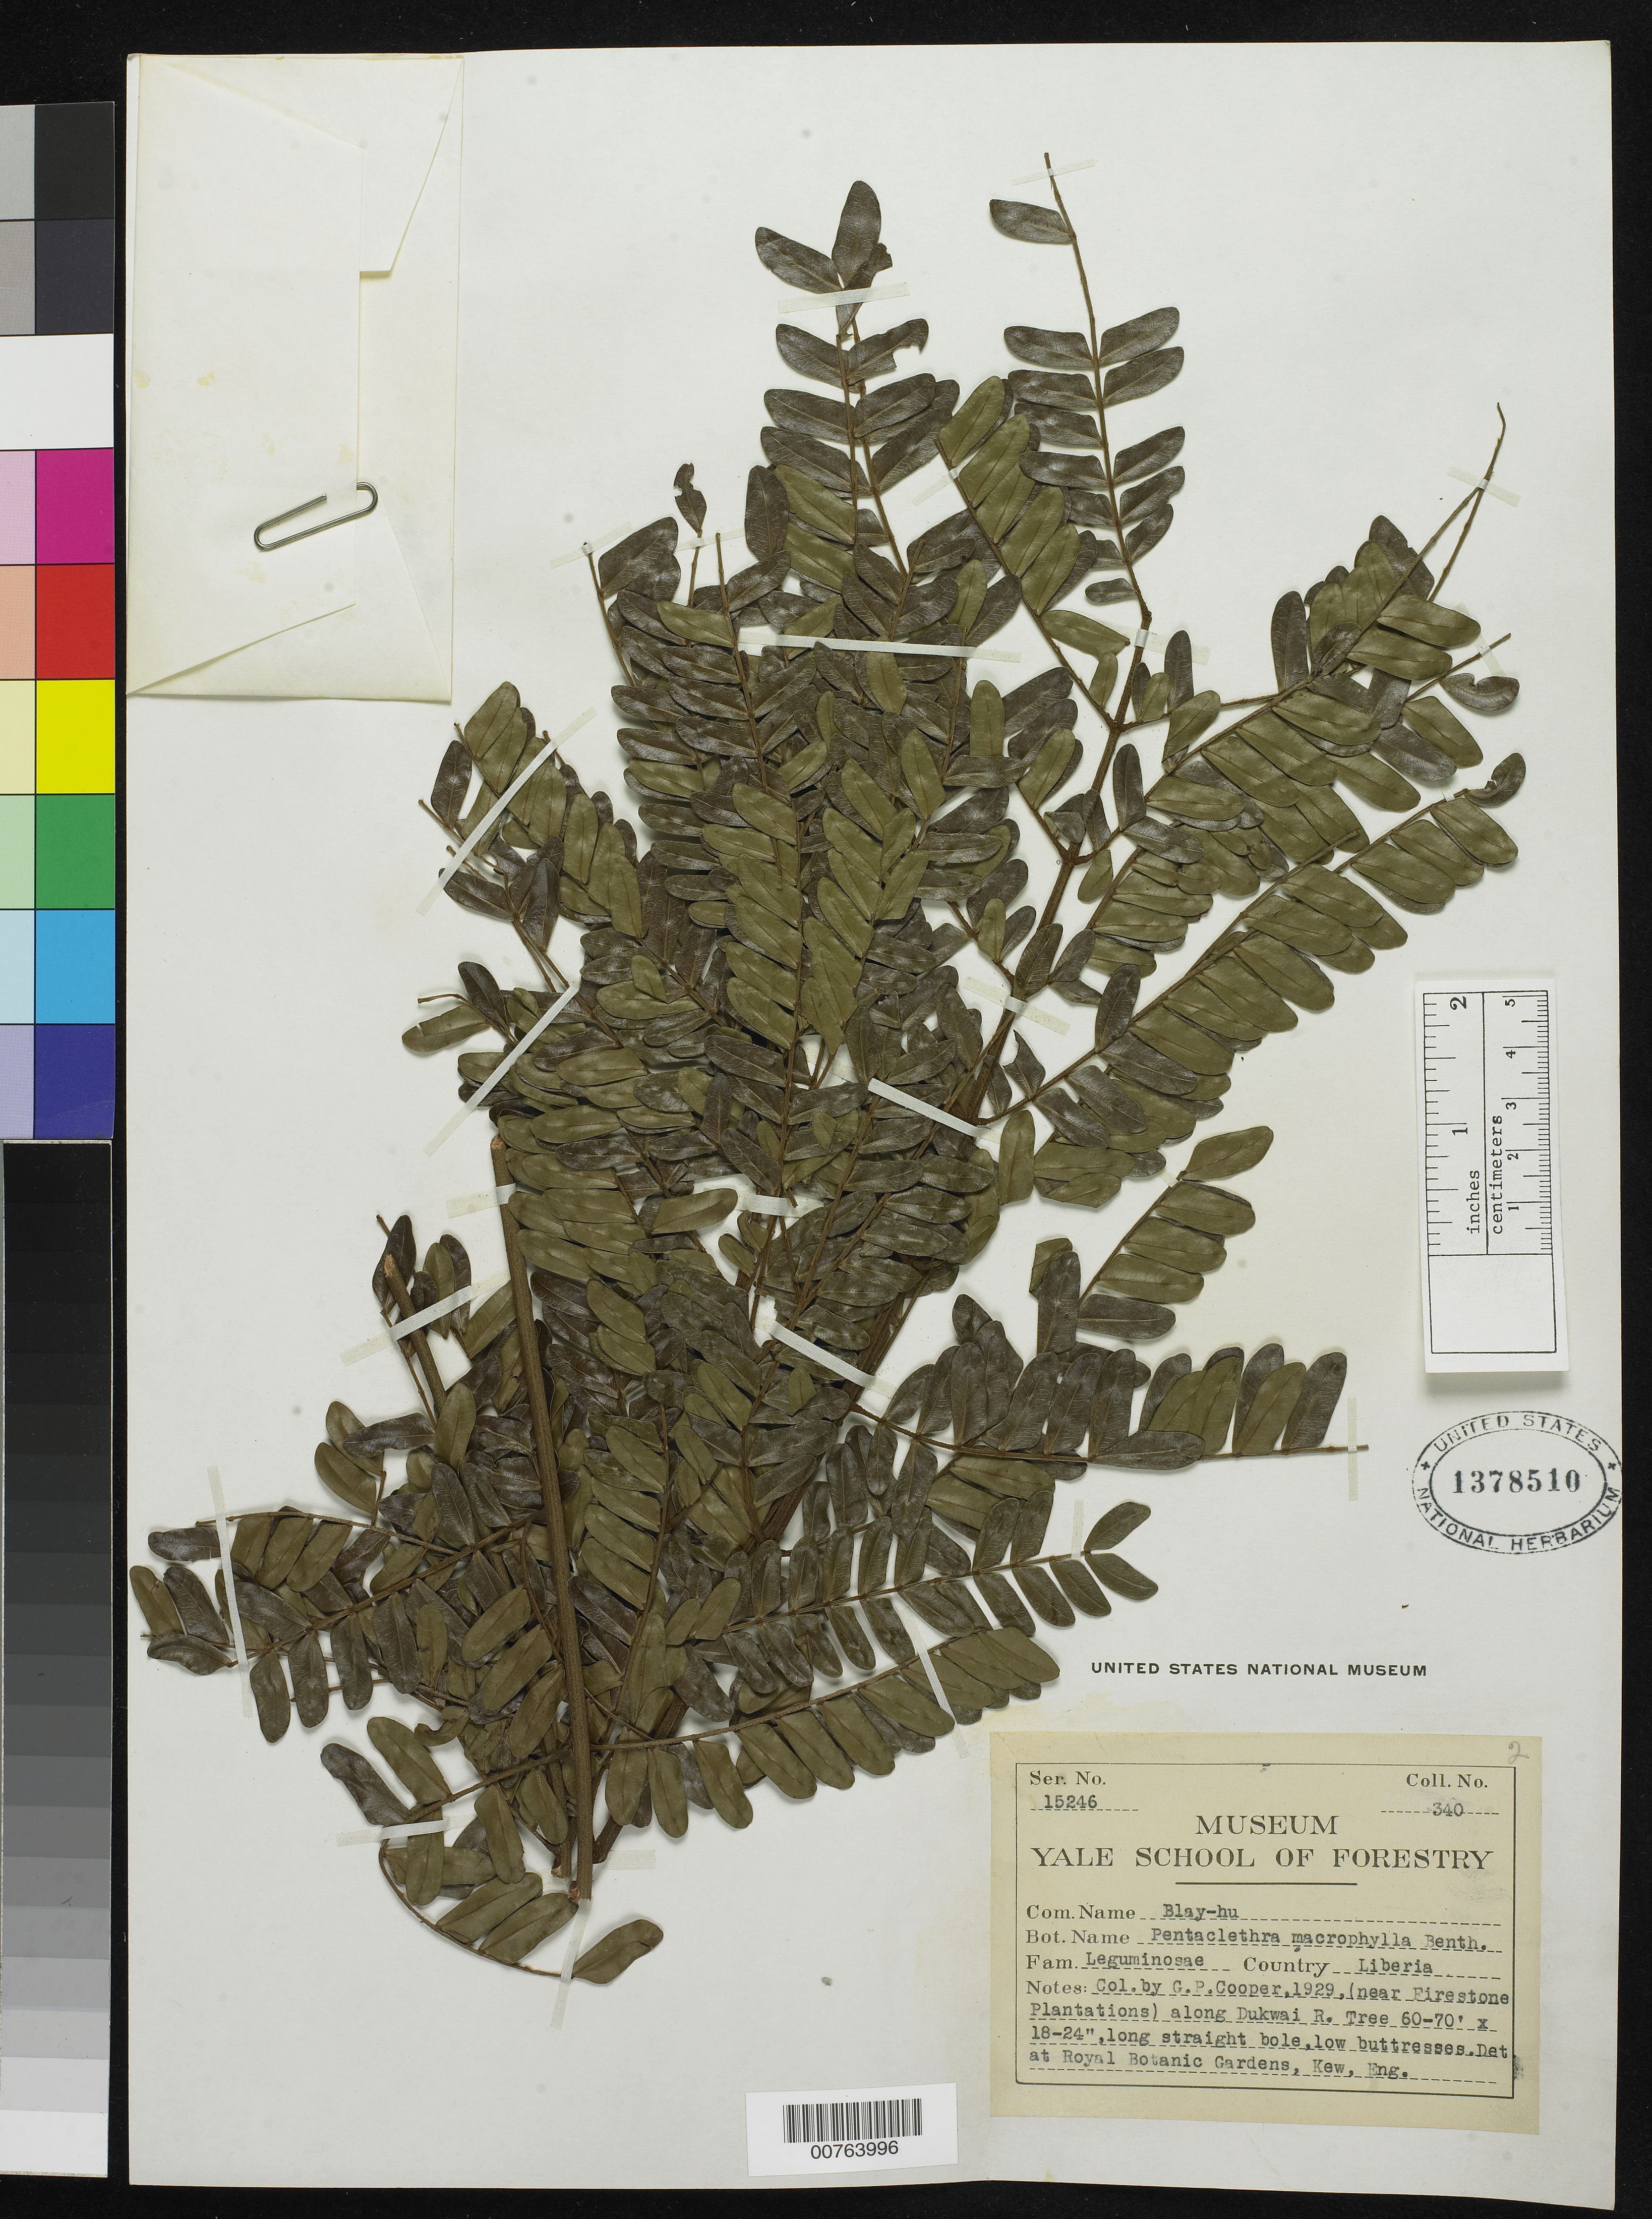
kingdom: Plantae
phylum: Tracheophyta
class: Magnoliopsida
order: Fabales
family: Fabaceae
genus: Pentaclethra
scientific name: Pentaclethra macrophylla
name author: Benth.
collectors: G. Cooper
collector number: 340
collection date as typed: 1929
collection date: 1929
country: Liberia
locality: (near Firestone Plantations) along Dukwai River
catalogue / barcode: US 1378510